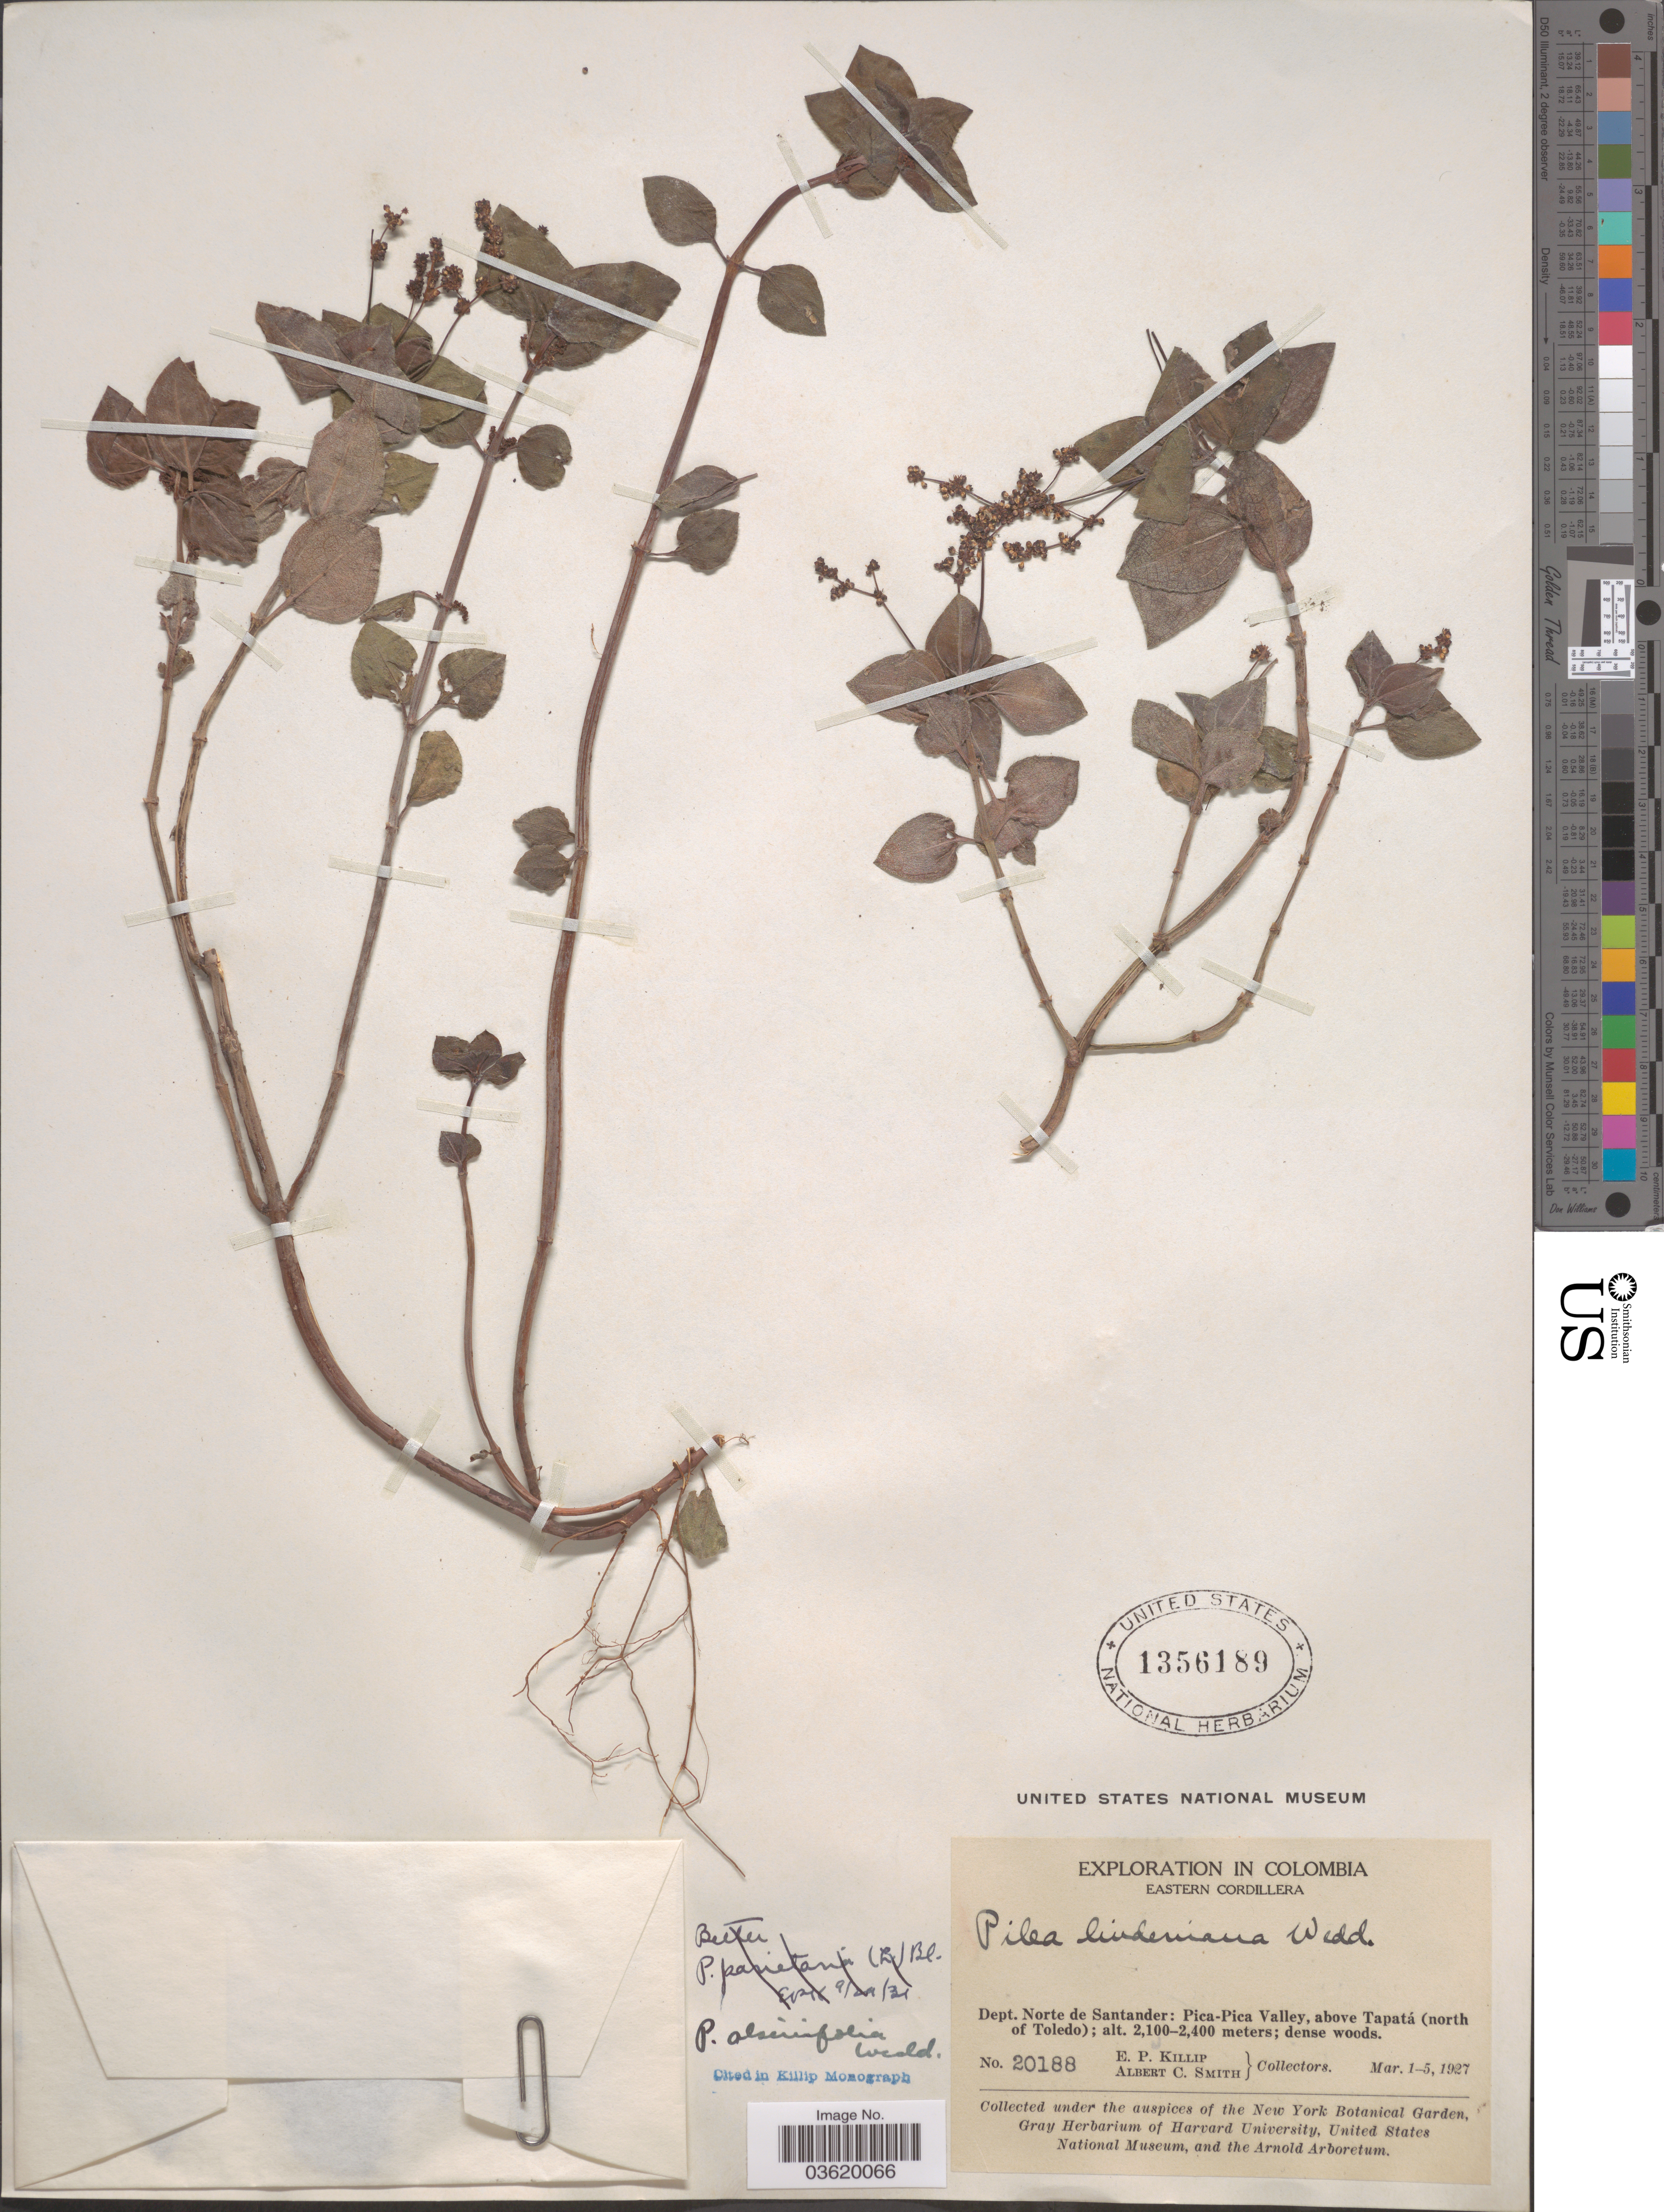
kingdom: Plantae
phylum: Tracheophyta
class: Magnoliopsida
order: Rosales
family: Urticaceae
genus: Pilea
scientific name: Pilea alsinifolia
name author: Wedd.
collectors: E. P. Killip & A. C. Smith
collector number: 20188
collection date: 1927-03-01/1927-03-05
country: Colombia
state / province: Norte de Santander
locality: Eastern Cordillera. Dept. Norte de Santander: Pica-Pica Valley, above Tapatá (north of Toledo).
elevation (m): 2100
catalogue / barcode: US 1356189